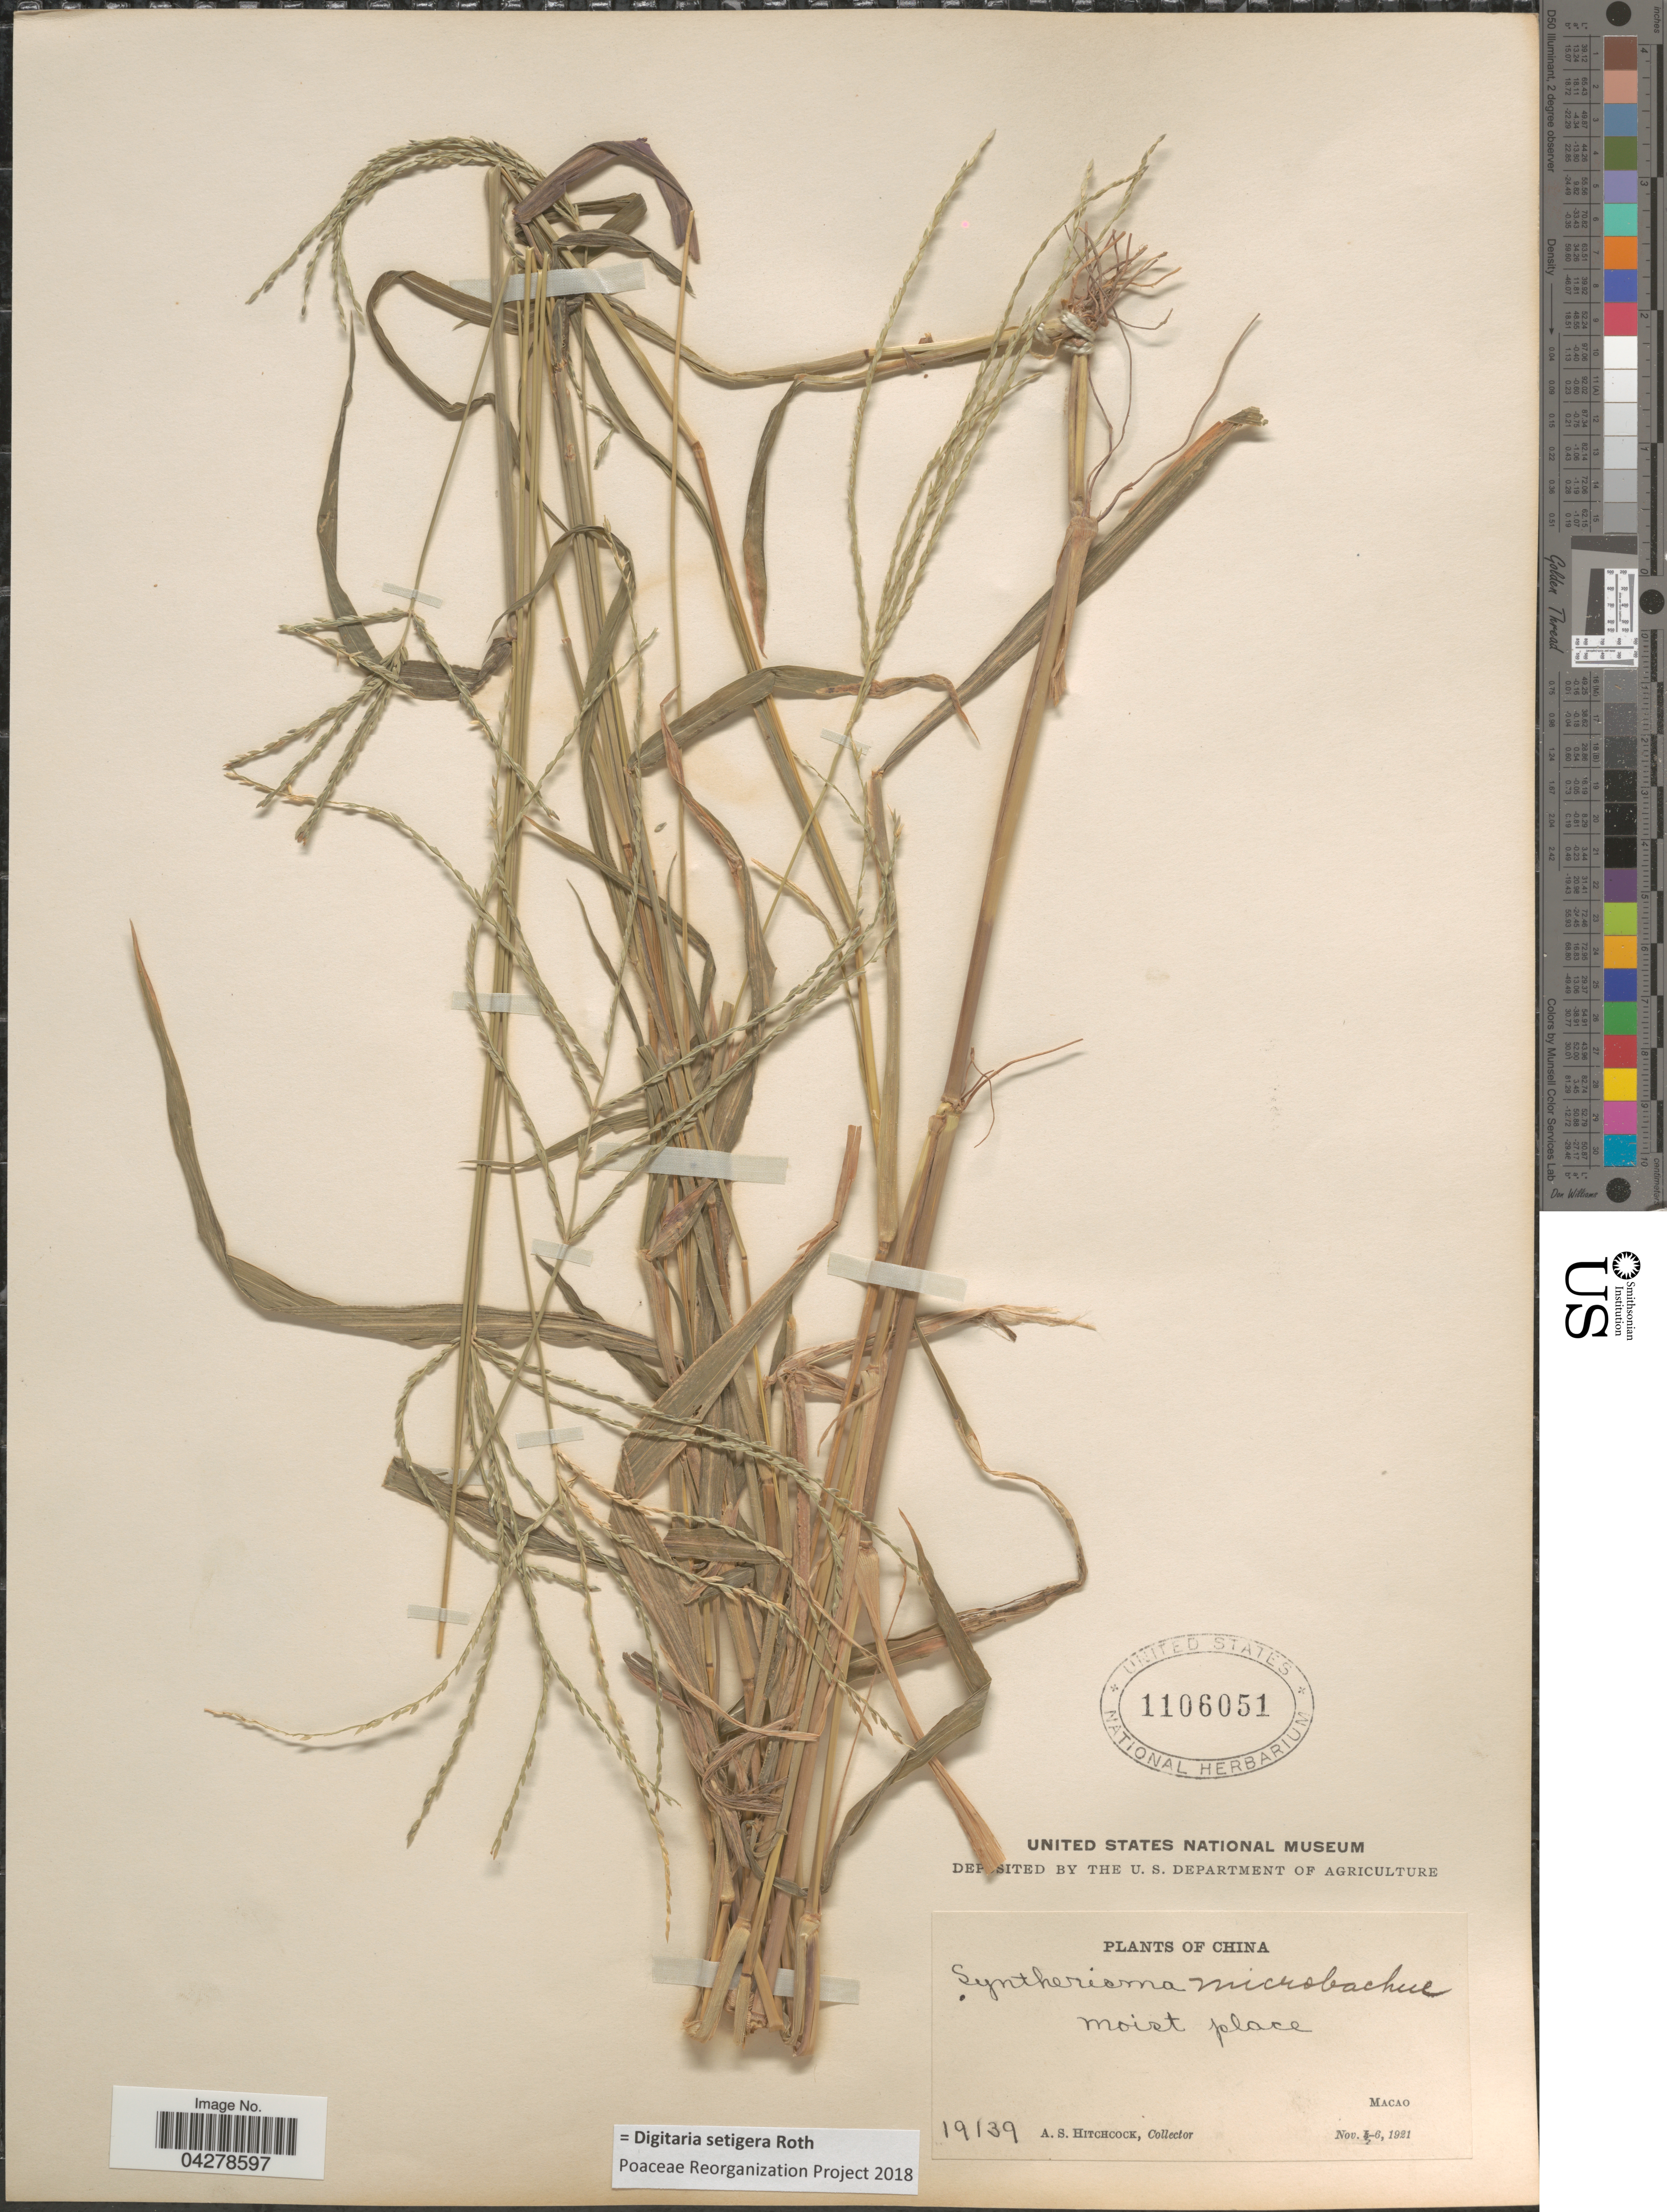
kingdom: Plantae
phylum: Tracheophyta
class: Liliopsida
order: Poales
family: Poaceae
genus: Digitaria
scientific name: Digitaria setigera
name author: Roth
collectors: A. S. Hitchcock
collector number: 19139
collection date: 1921-11-06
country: China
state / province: Macau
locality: Moist place. Macao.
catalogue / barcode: US 1106051